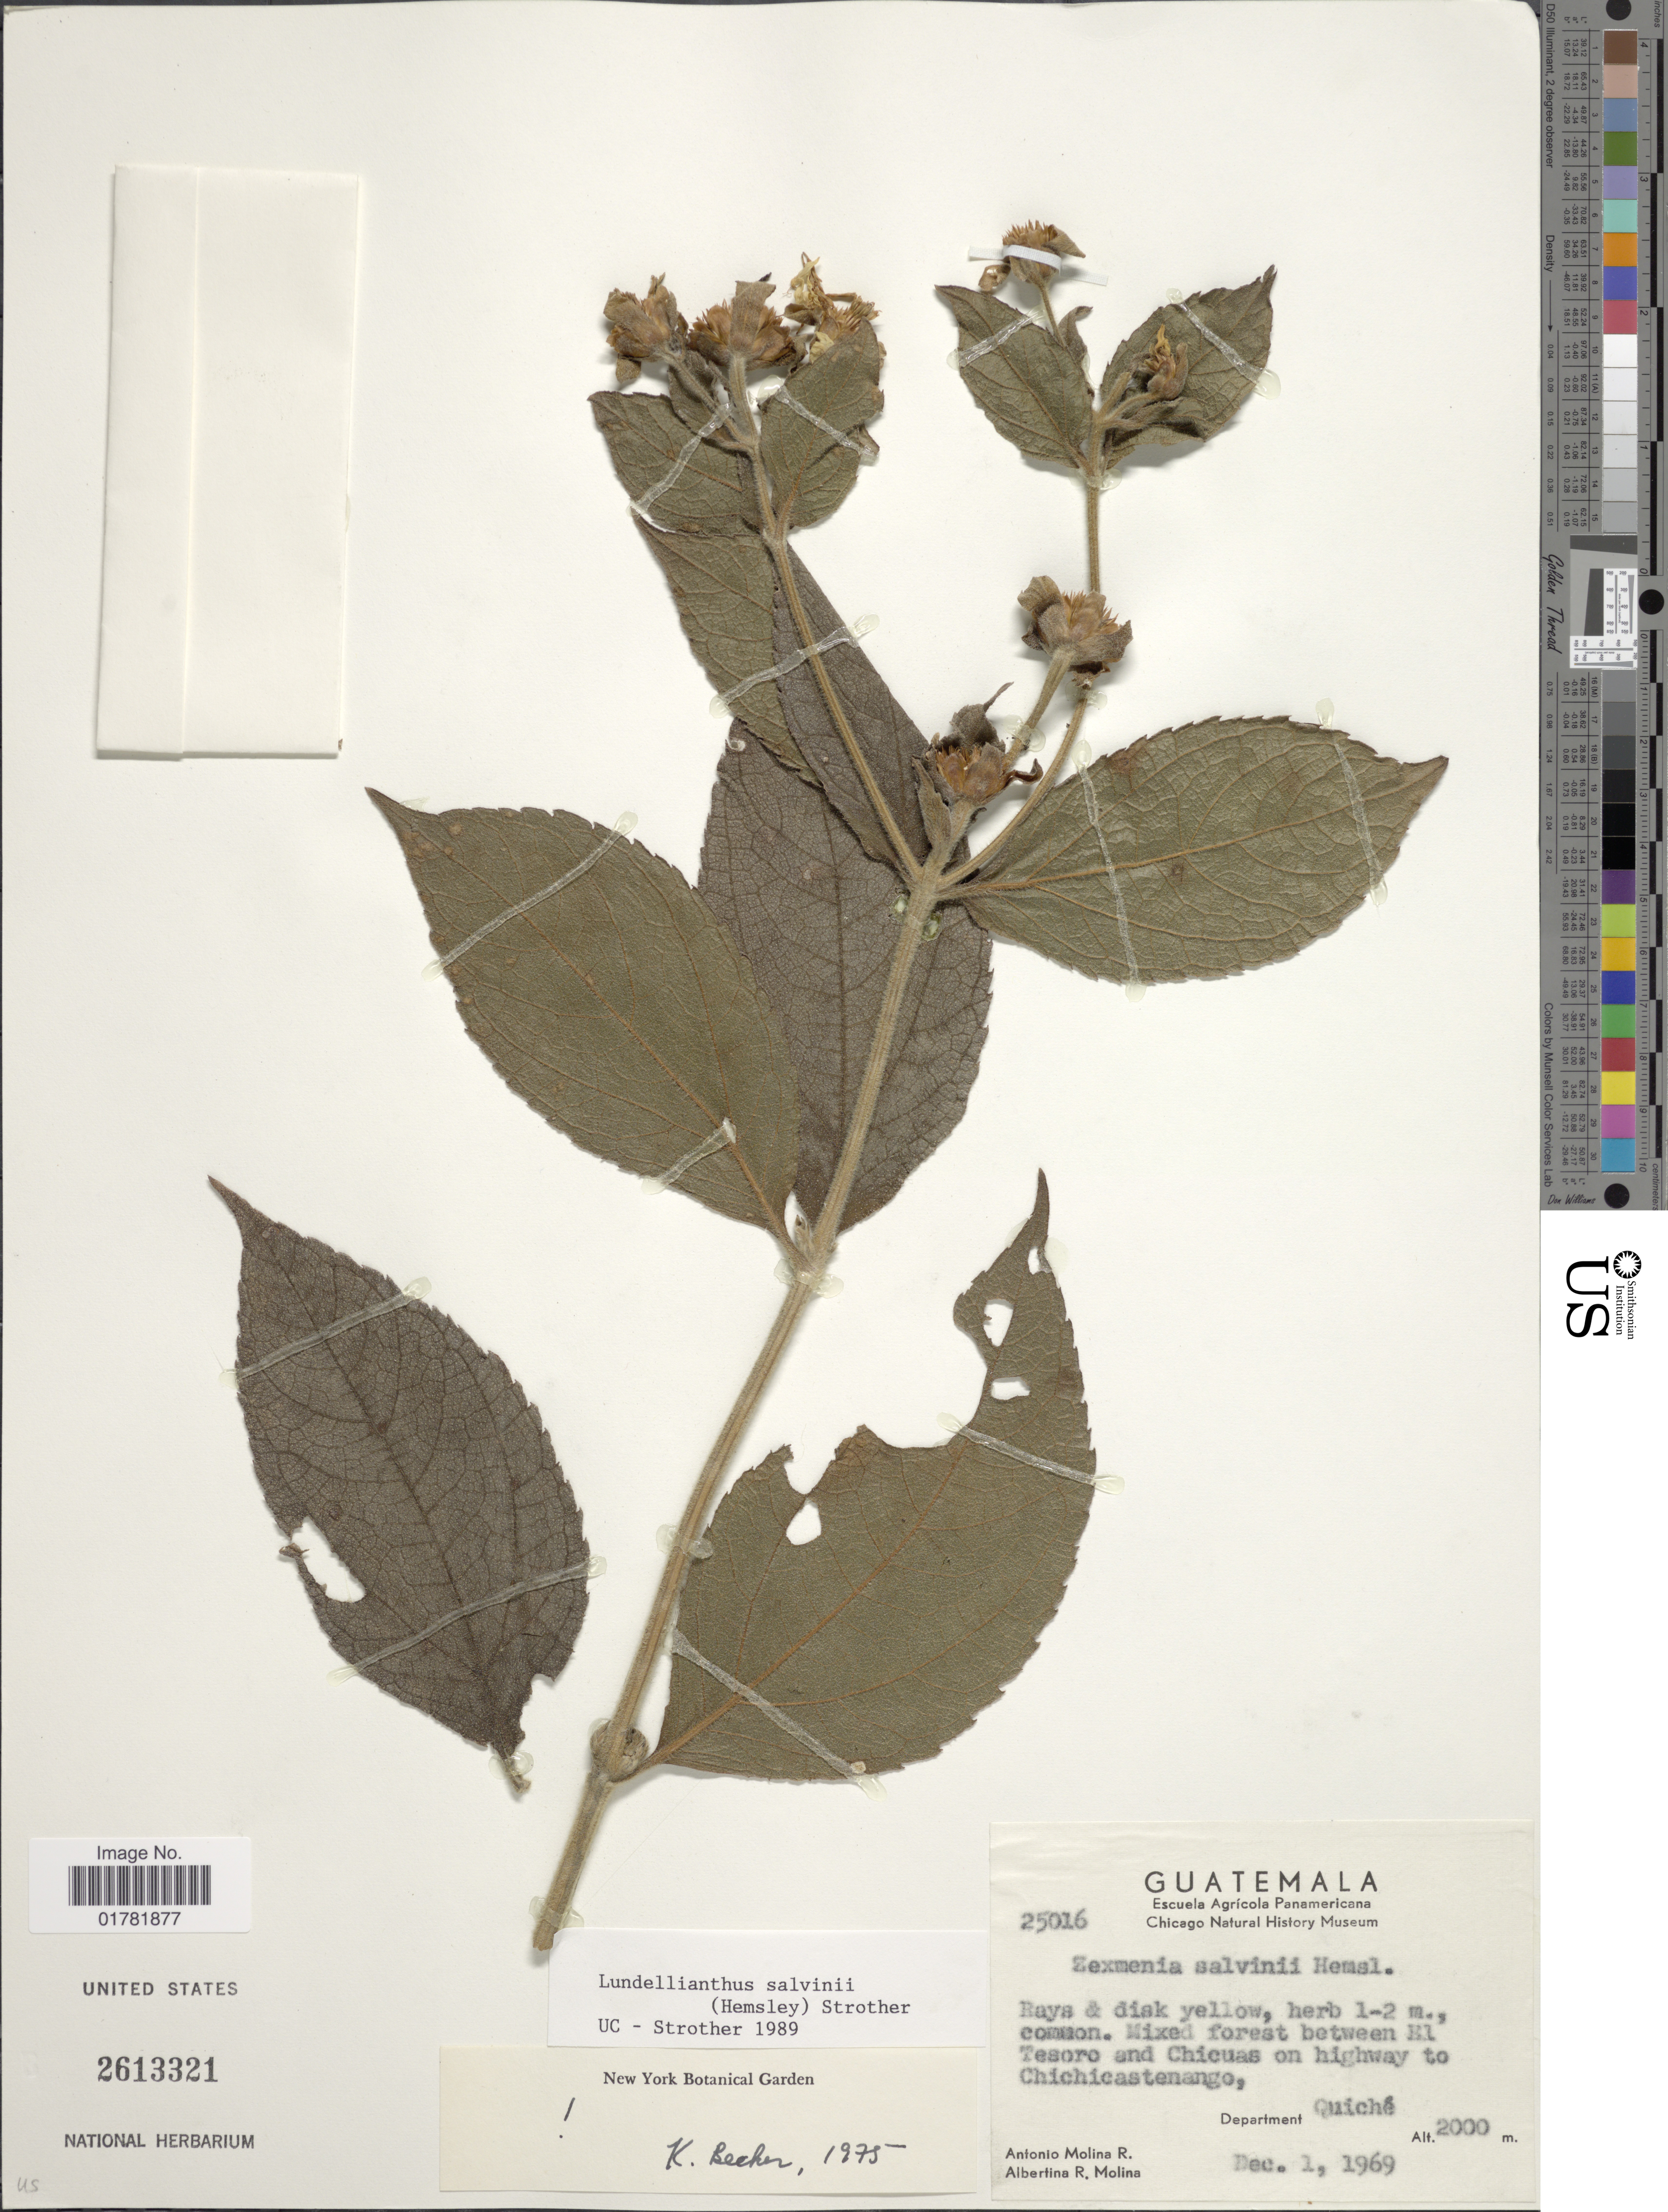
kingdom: Plantae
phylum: Tracheophyta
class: Magnoliopsida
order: Asterales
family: Asteraceae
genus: Lundellianthus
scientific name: Lundellianthus salvinii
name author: (Hemsl.) Strother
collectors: A. Molina R. & A. R. Molina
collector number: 25016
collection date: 1969-12-01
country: Guatemala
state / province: El Quiché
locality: Mixed forest between El Tesoro and Chicuas on highway to Chichicastenango, Department Quiché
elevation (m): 2000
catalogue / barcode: US 2613321